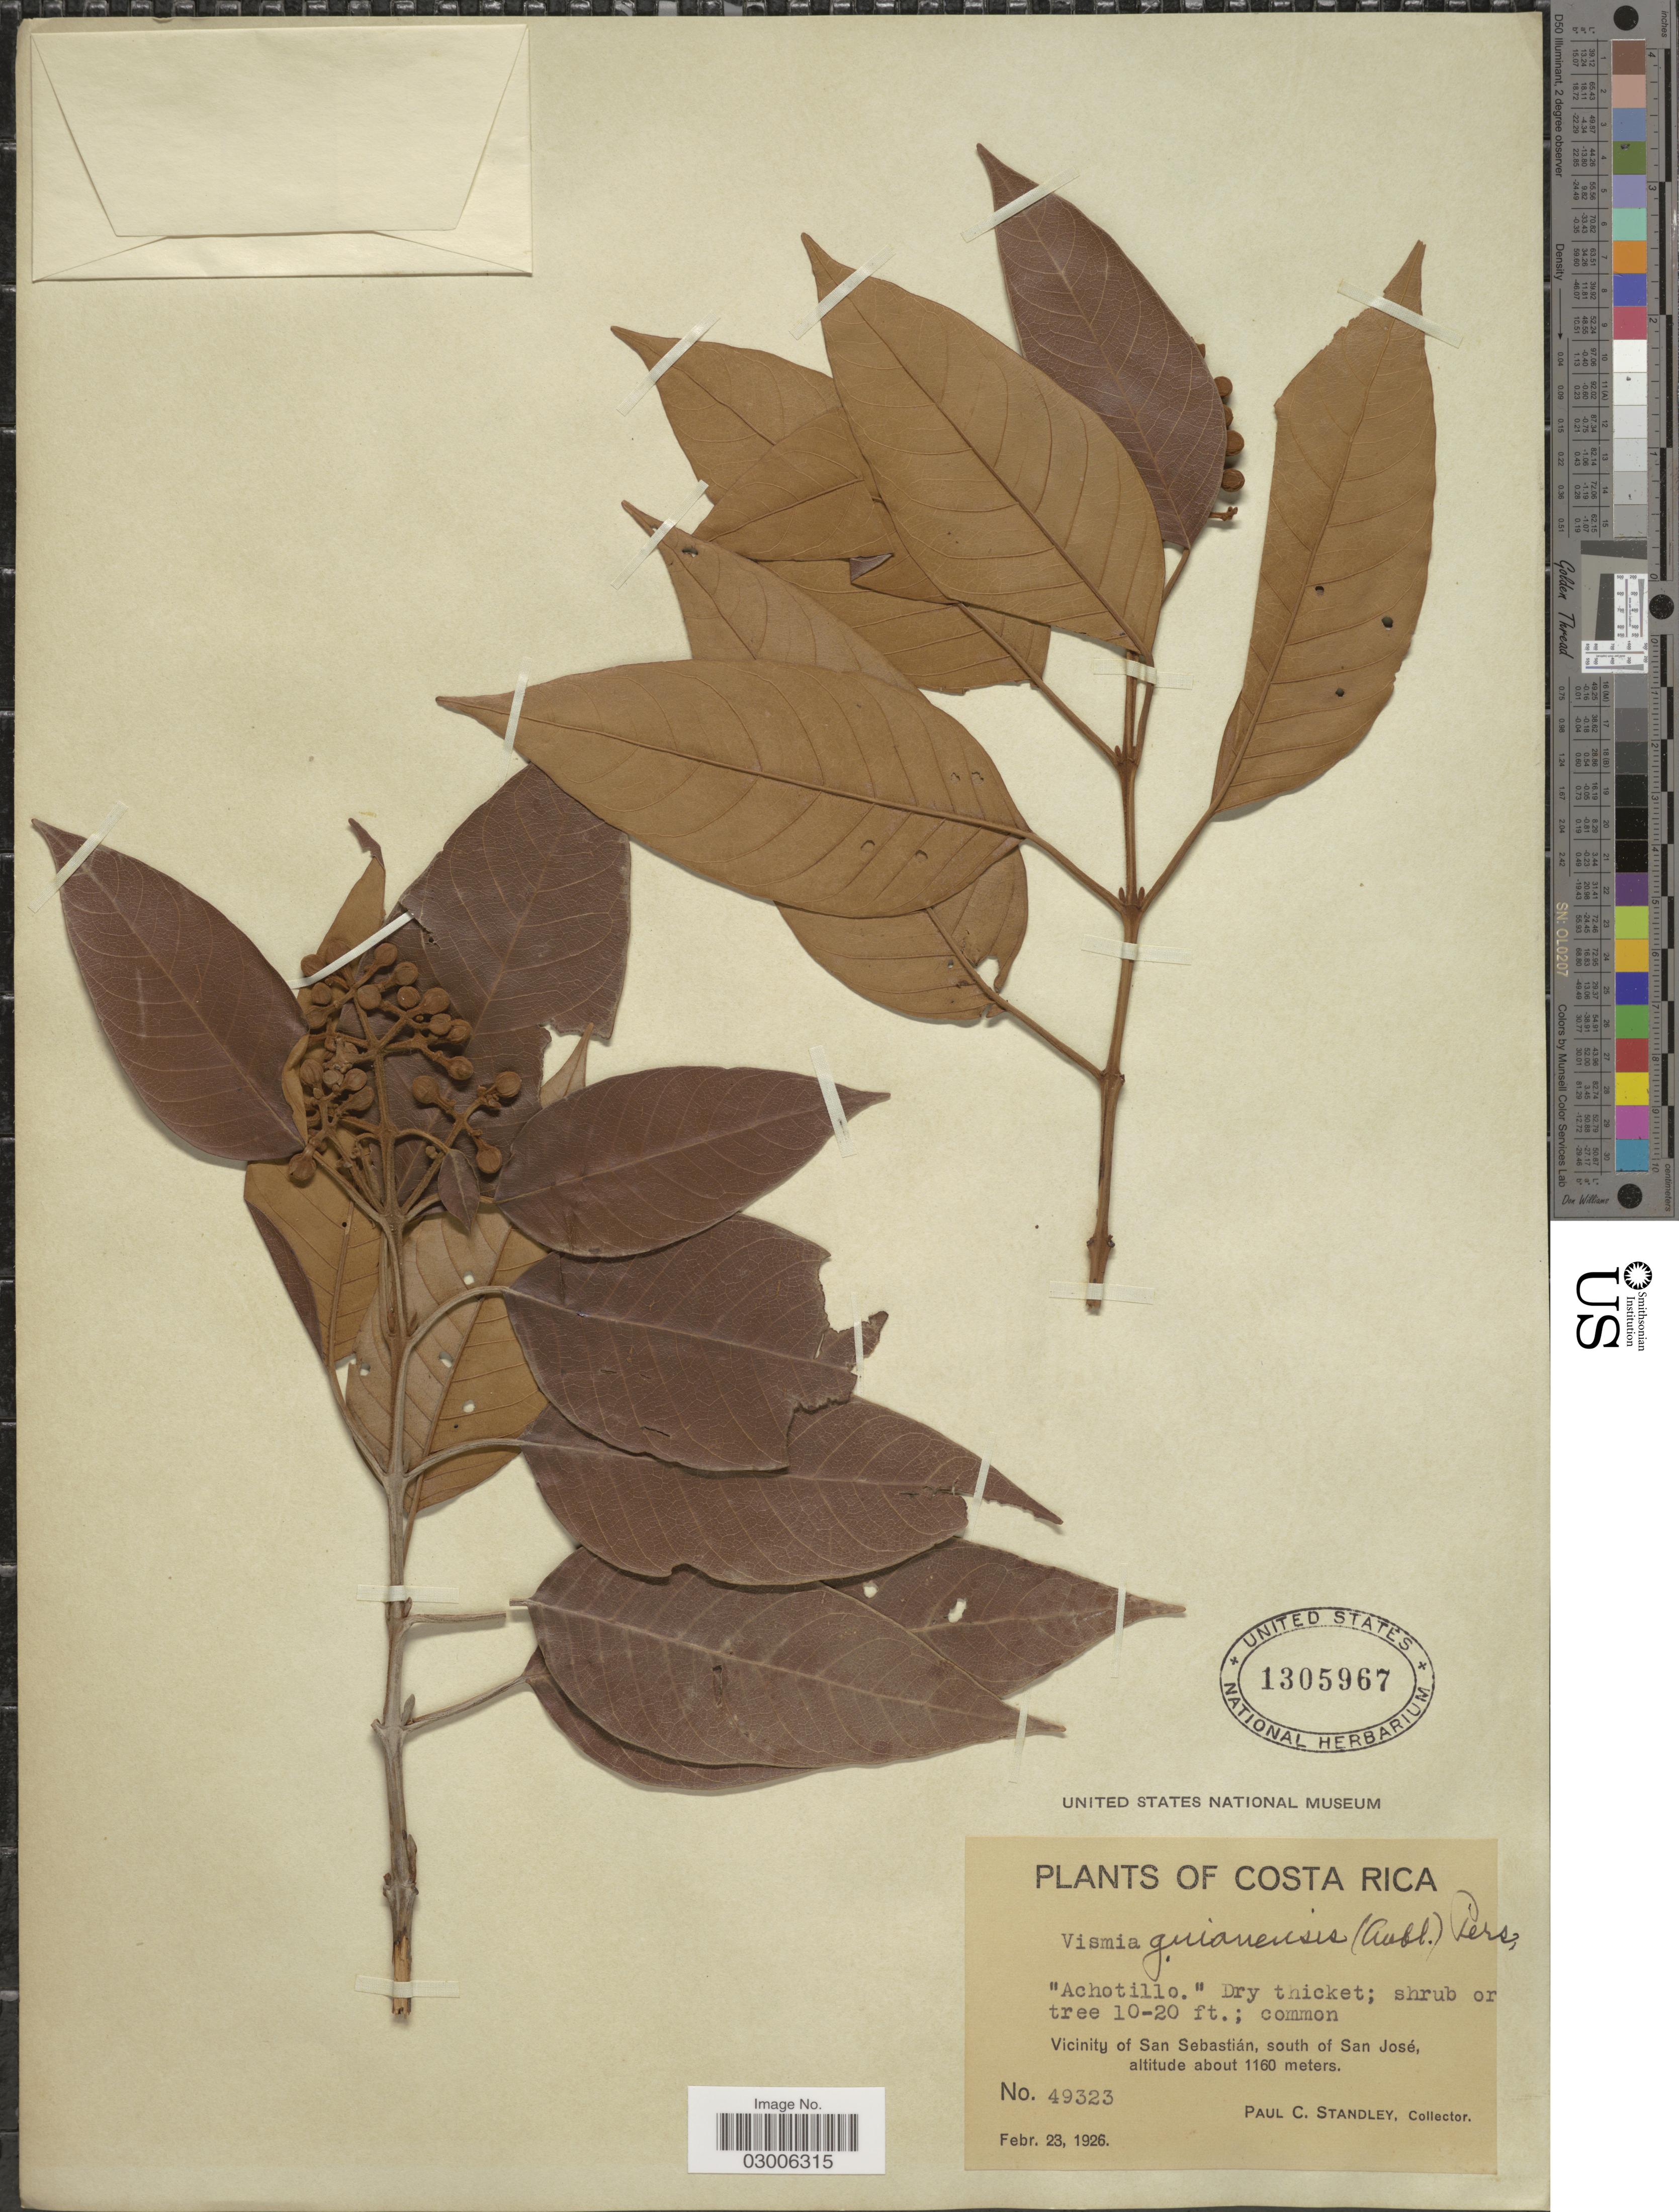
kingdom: Plantae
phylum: Tracheophyta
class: Magnoliopsida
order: Malpighiales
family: Hypericaceae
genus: Vismia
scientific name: Vismia guianensis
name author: (Aubl.) Pers.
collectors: P. C. Standley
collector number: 49323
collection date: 1926-02-23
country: Costa Rica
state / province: San José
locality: Vicinity of San Sebastián, south of San José.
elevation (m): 1160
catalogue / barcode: US 1305967